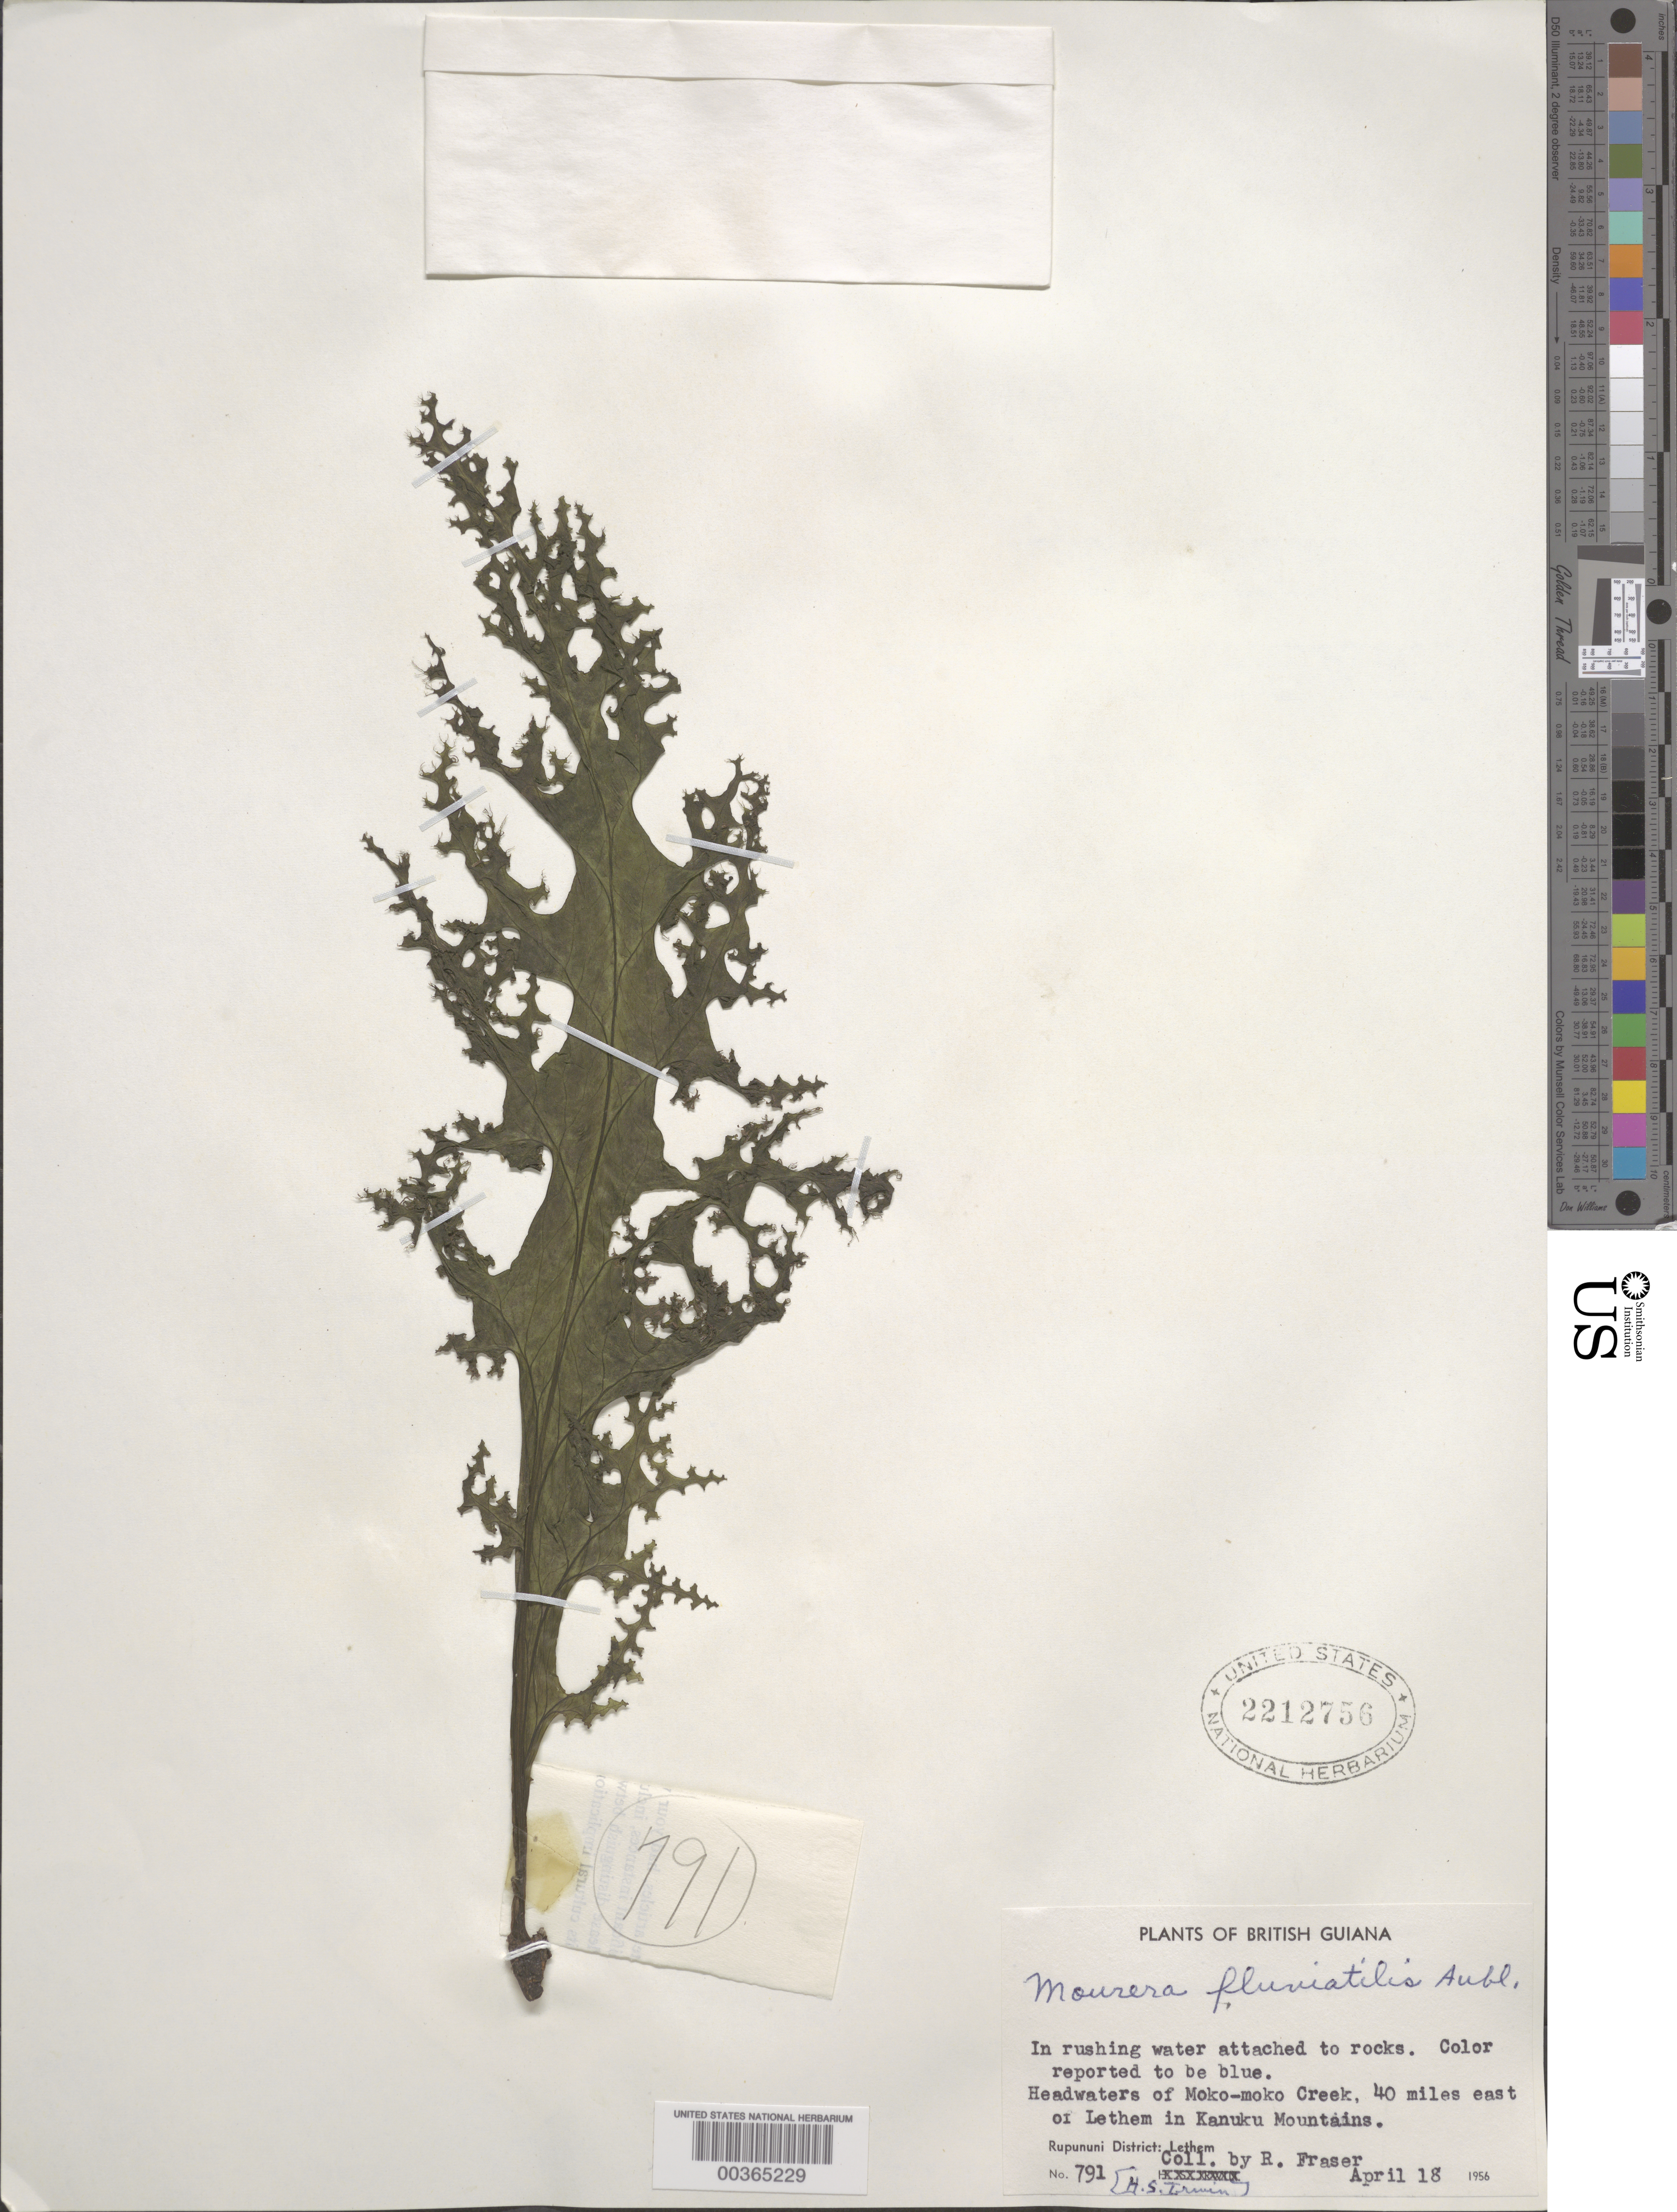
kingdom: Plantae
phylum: Tracheophyta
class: Magnoliopsida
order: Malpighiales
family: Podostemaceae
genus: Mourera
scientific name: Mourera fluviatilis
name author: Aubl.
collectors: R. Fraser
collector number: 791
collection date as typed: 18 Apr 1956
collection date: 1956-04-18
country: Guyana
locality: Headwaters of moko-moko creek, e of lethem, in kanuku mts.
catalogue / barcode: US 2212756